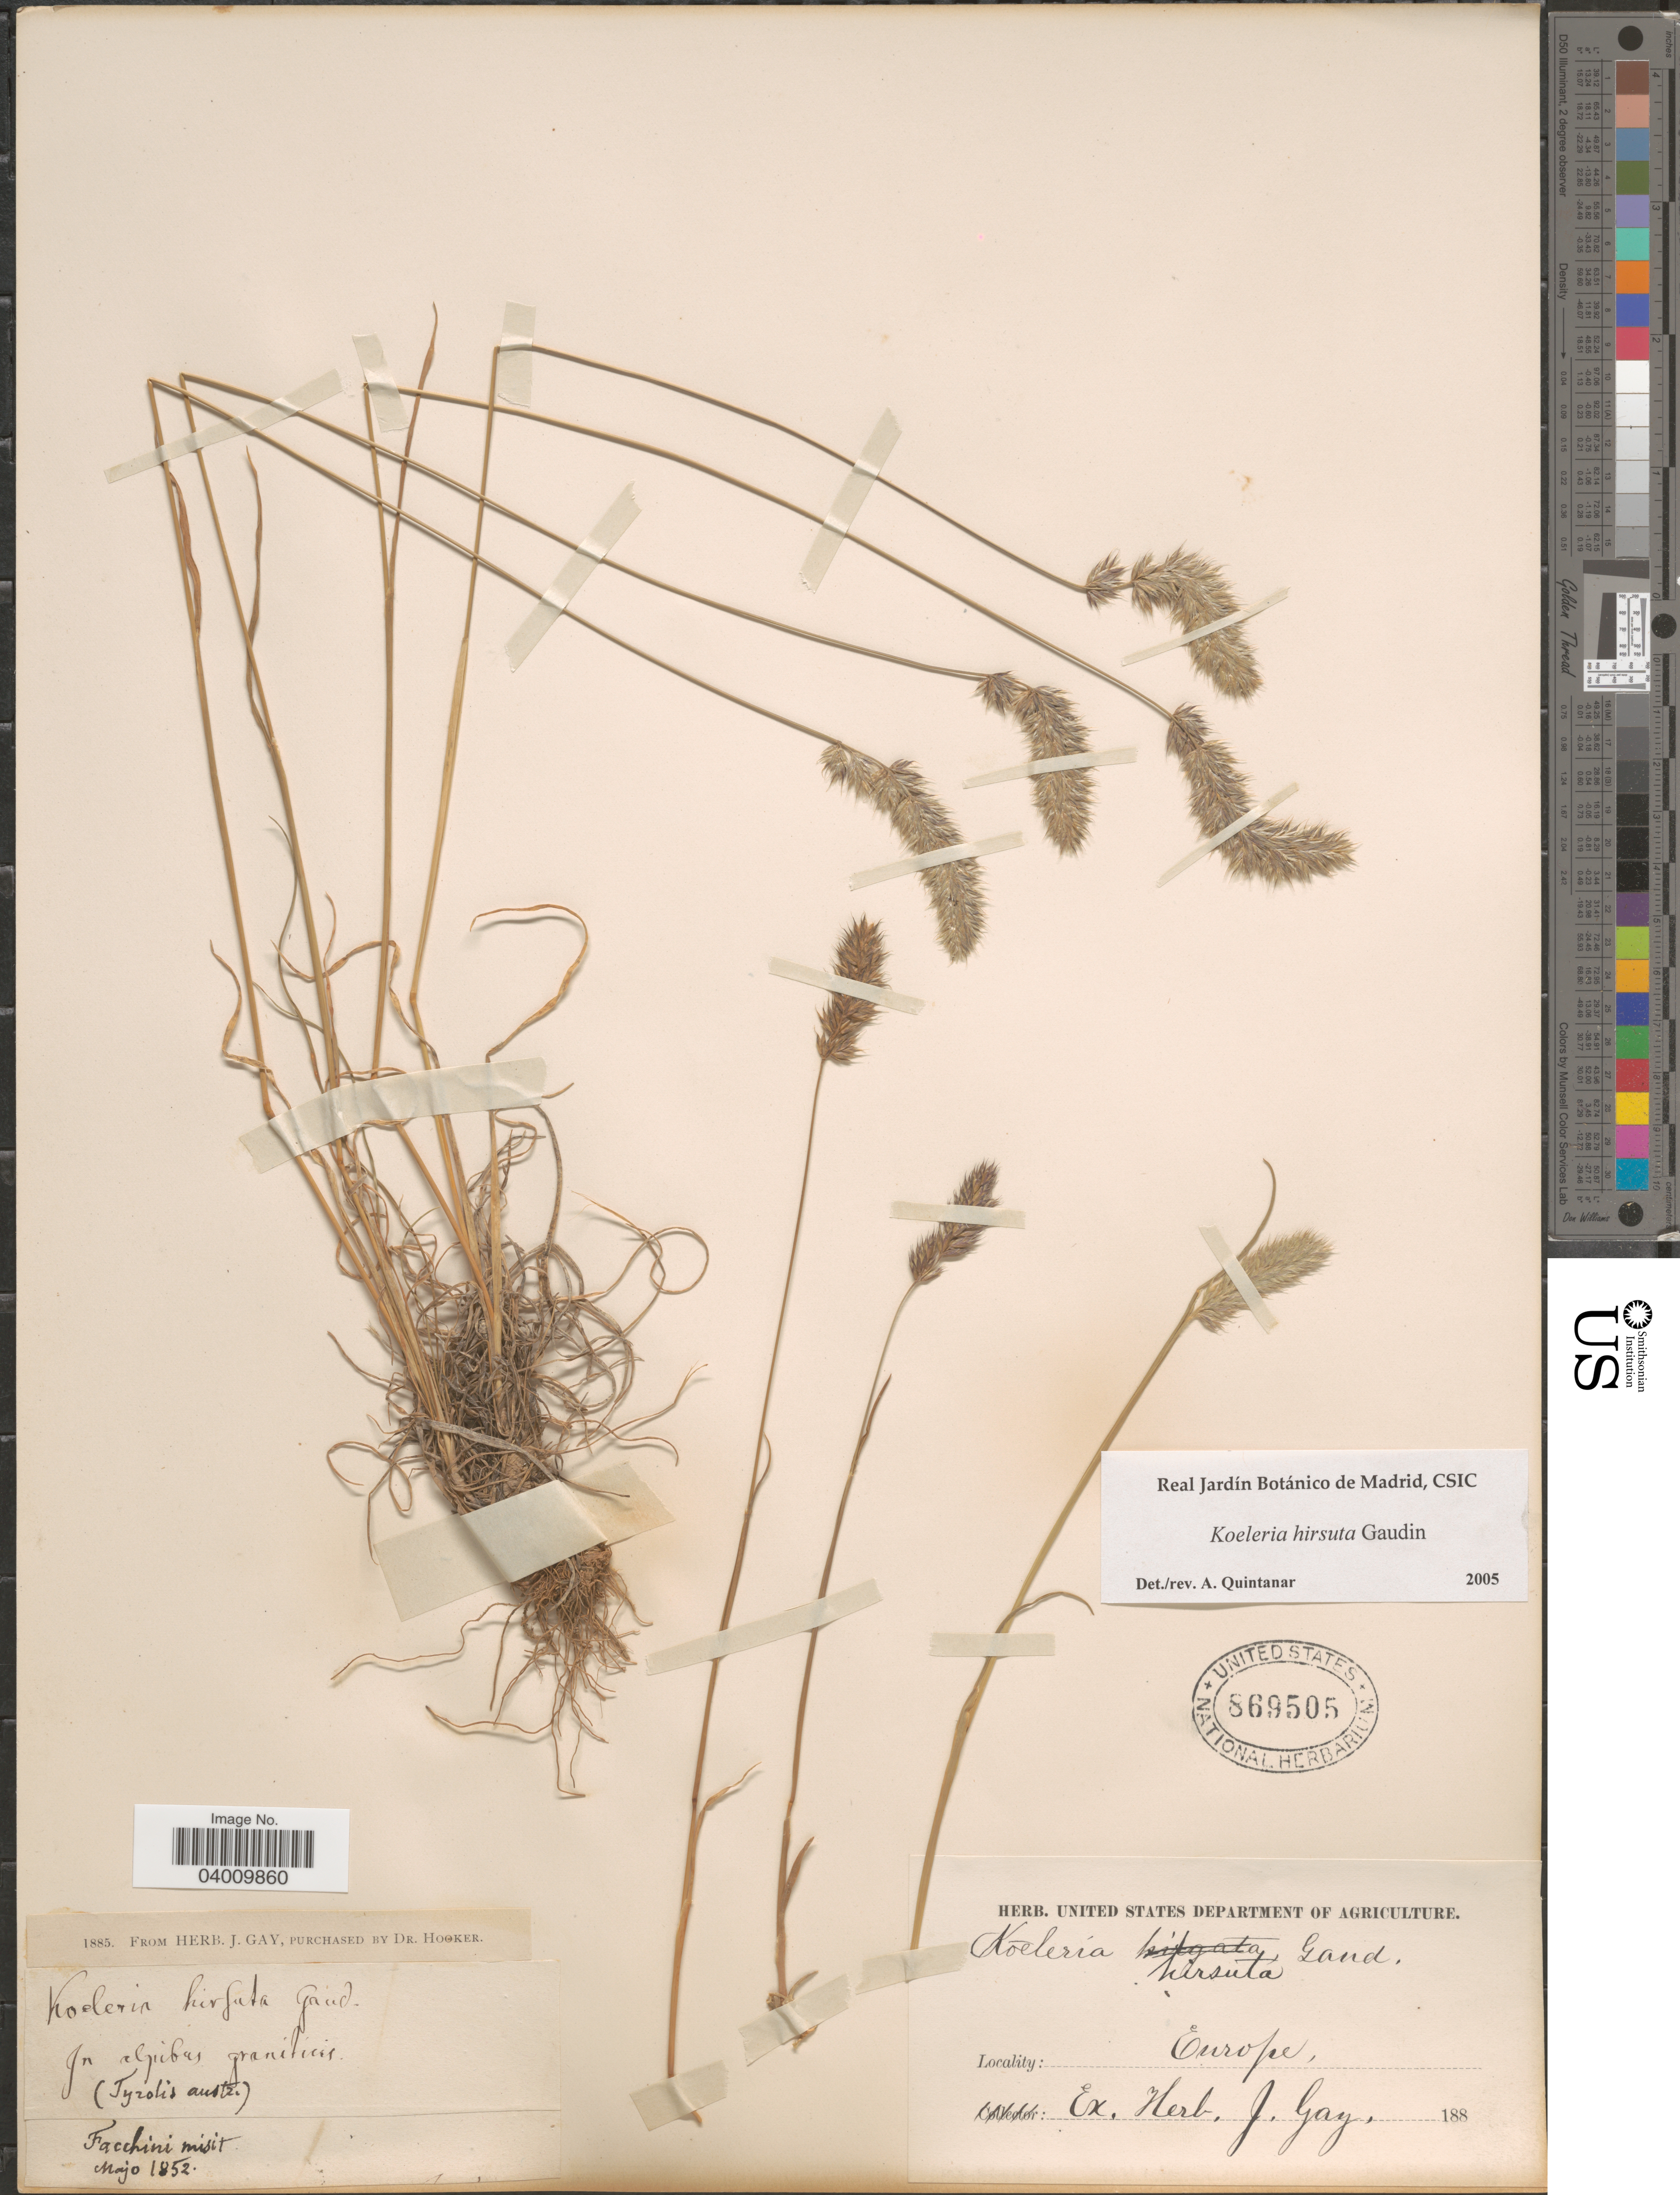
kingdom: Plantae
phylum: Tracheophyta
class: Liliopsida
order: Poales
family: Poaceae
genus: Koeleria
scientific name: Koeleria hirsuta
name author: Gaudin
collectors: ex herb. J. Gay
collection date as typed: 188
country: Italy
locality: In alpibus graniticis (Tyrolis austr.).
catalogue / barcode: US 869505